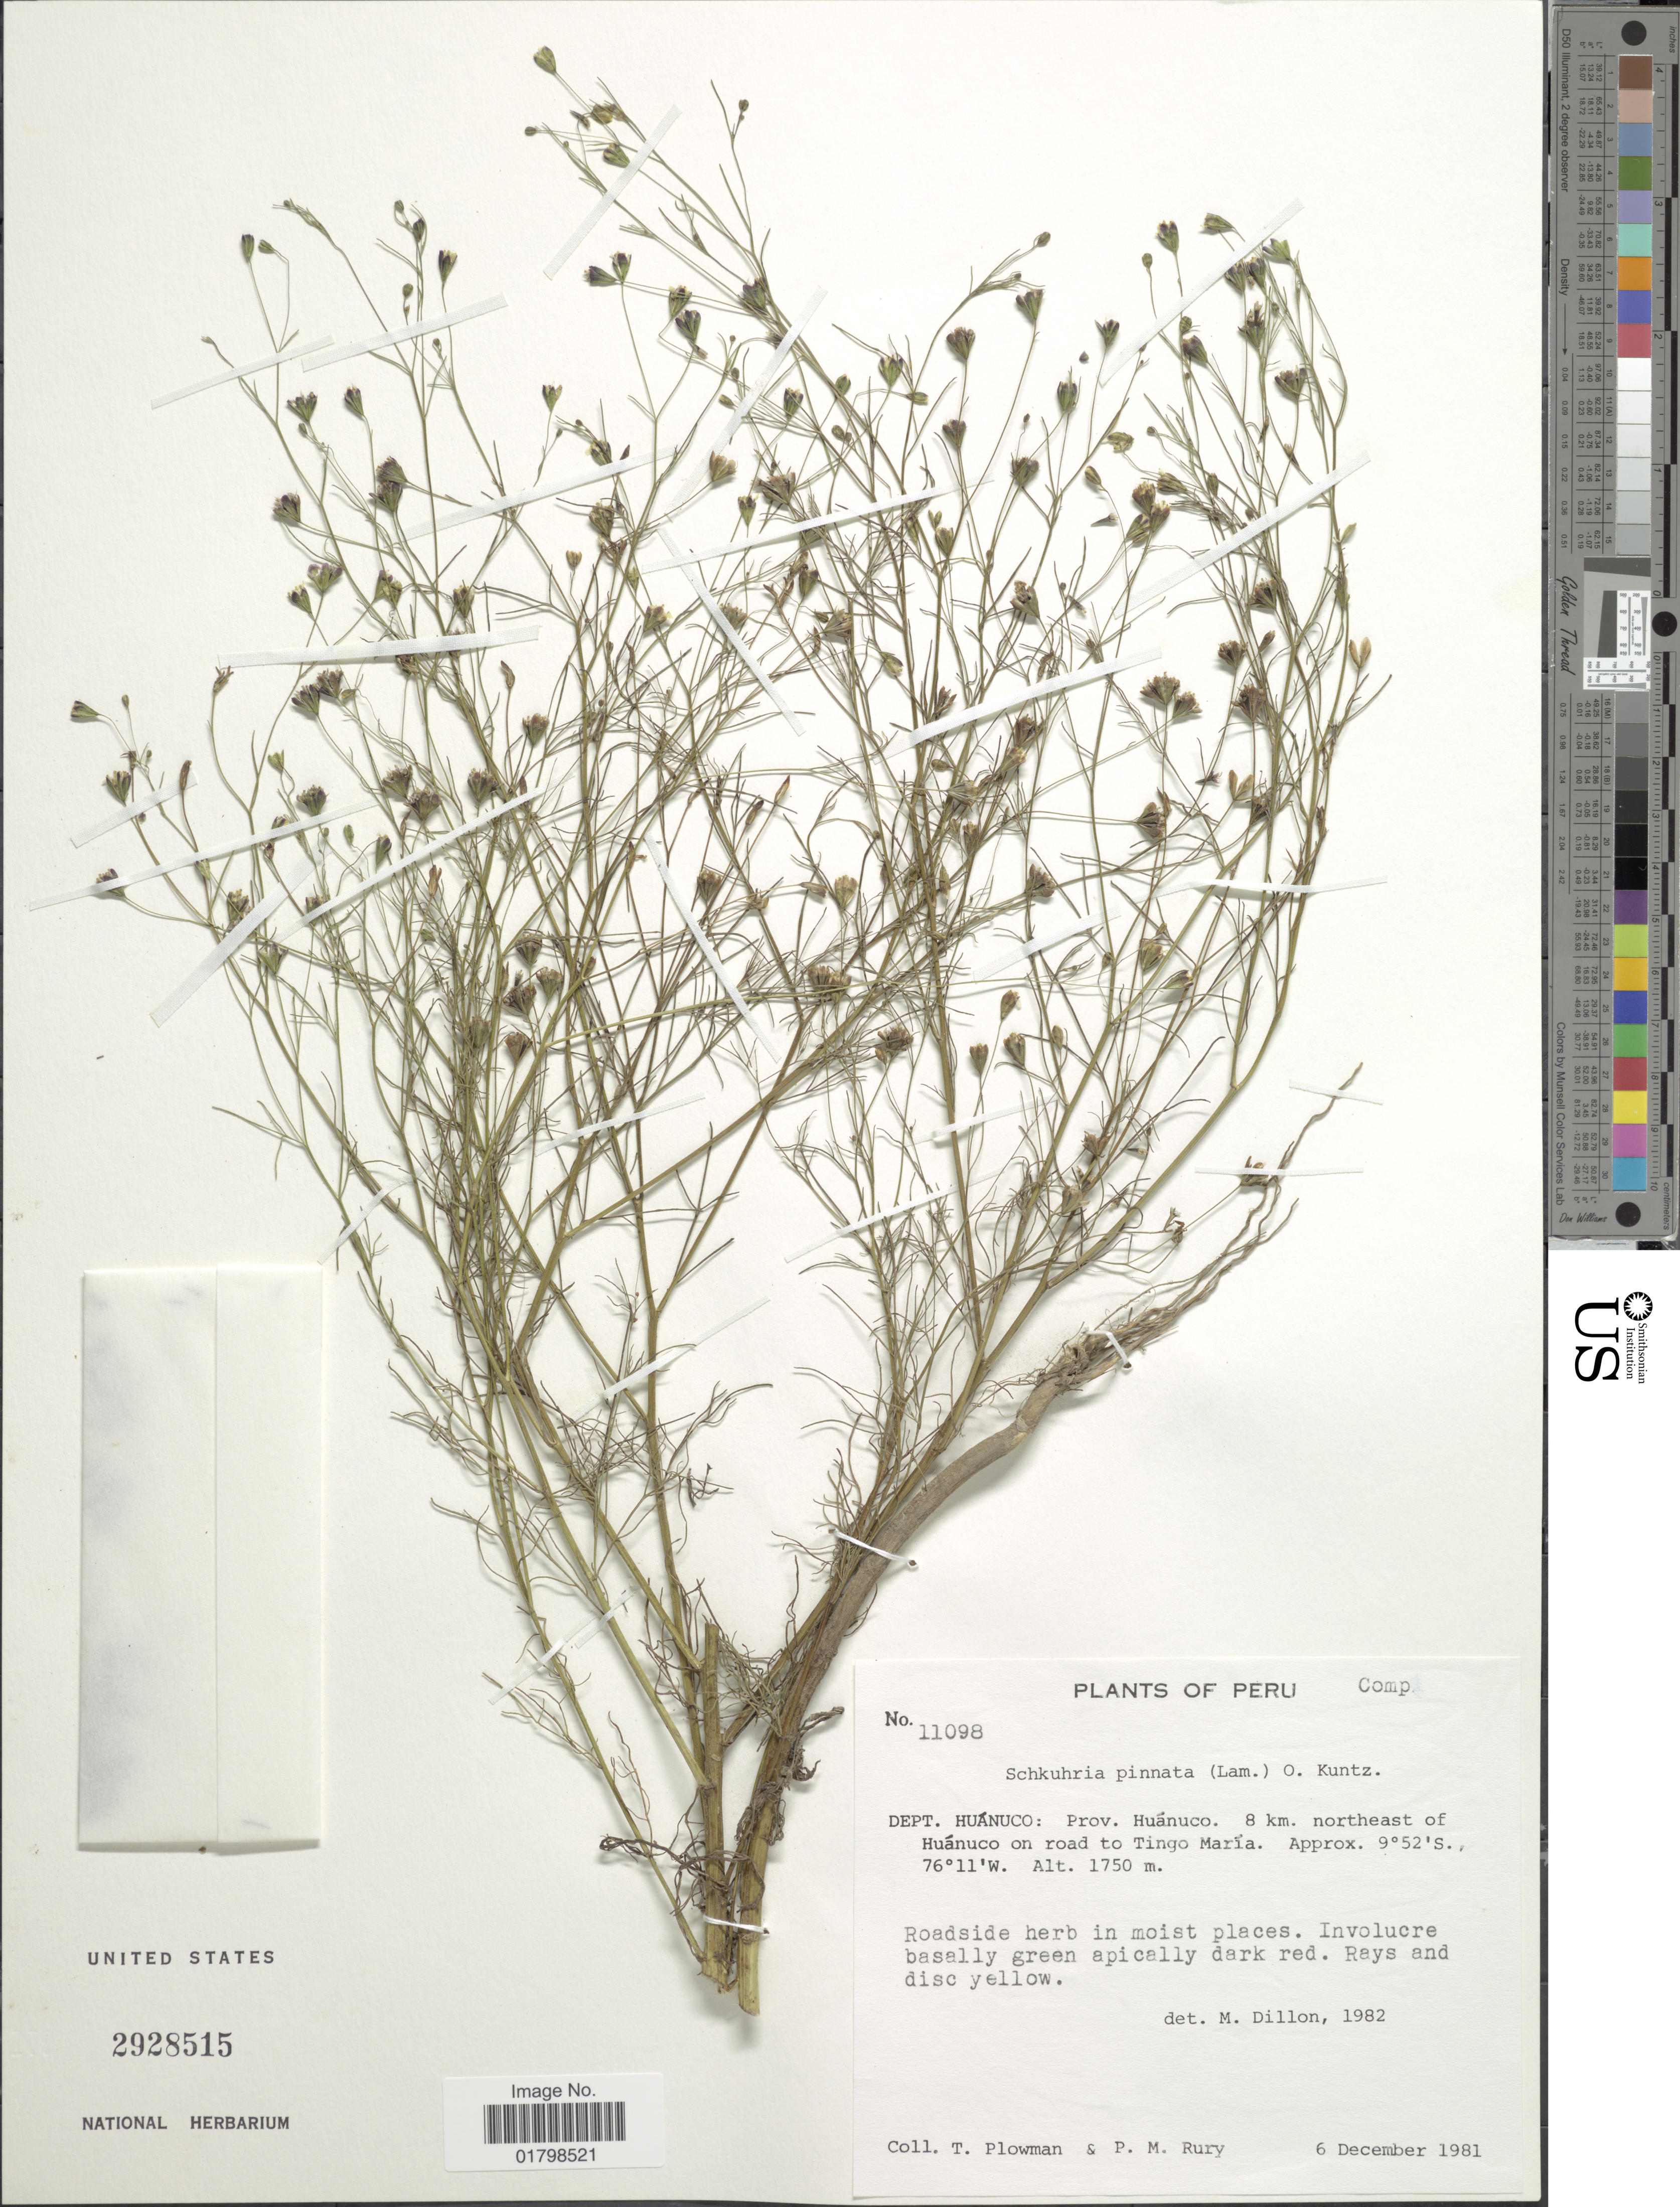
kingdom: Plantae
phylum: Tracheophyta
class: Magnoliopsida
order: Asterales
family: Asteraceae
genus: Schkuhria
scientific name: Schkuhria pinnata var. abrotanoides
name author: (Roth) Cabrera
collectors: T. Plowman & P. M. Rury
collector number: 11098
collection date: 1981-12-06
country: Peru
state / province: Huánuco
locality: Prov. Huanuco. 8 km. northeast of Huanuco on road to Tingo Maria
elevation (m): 1750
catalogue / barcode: US 2928515